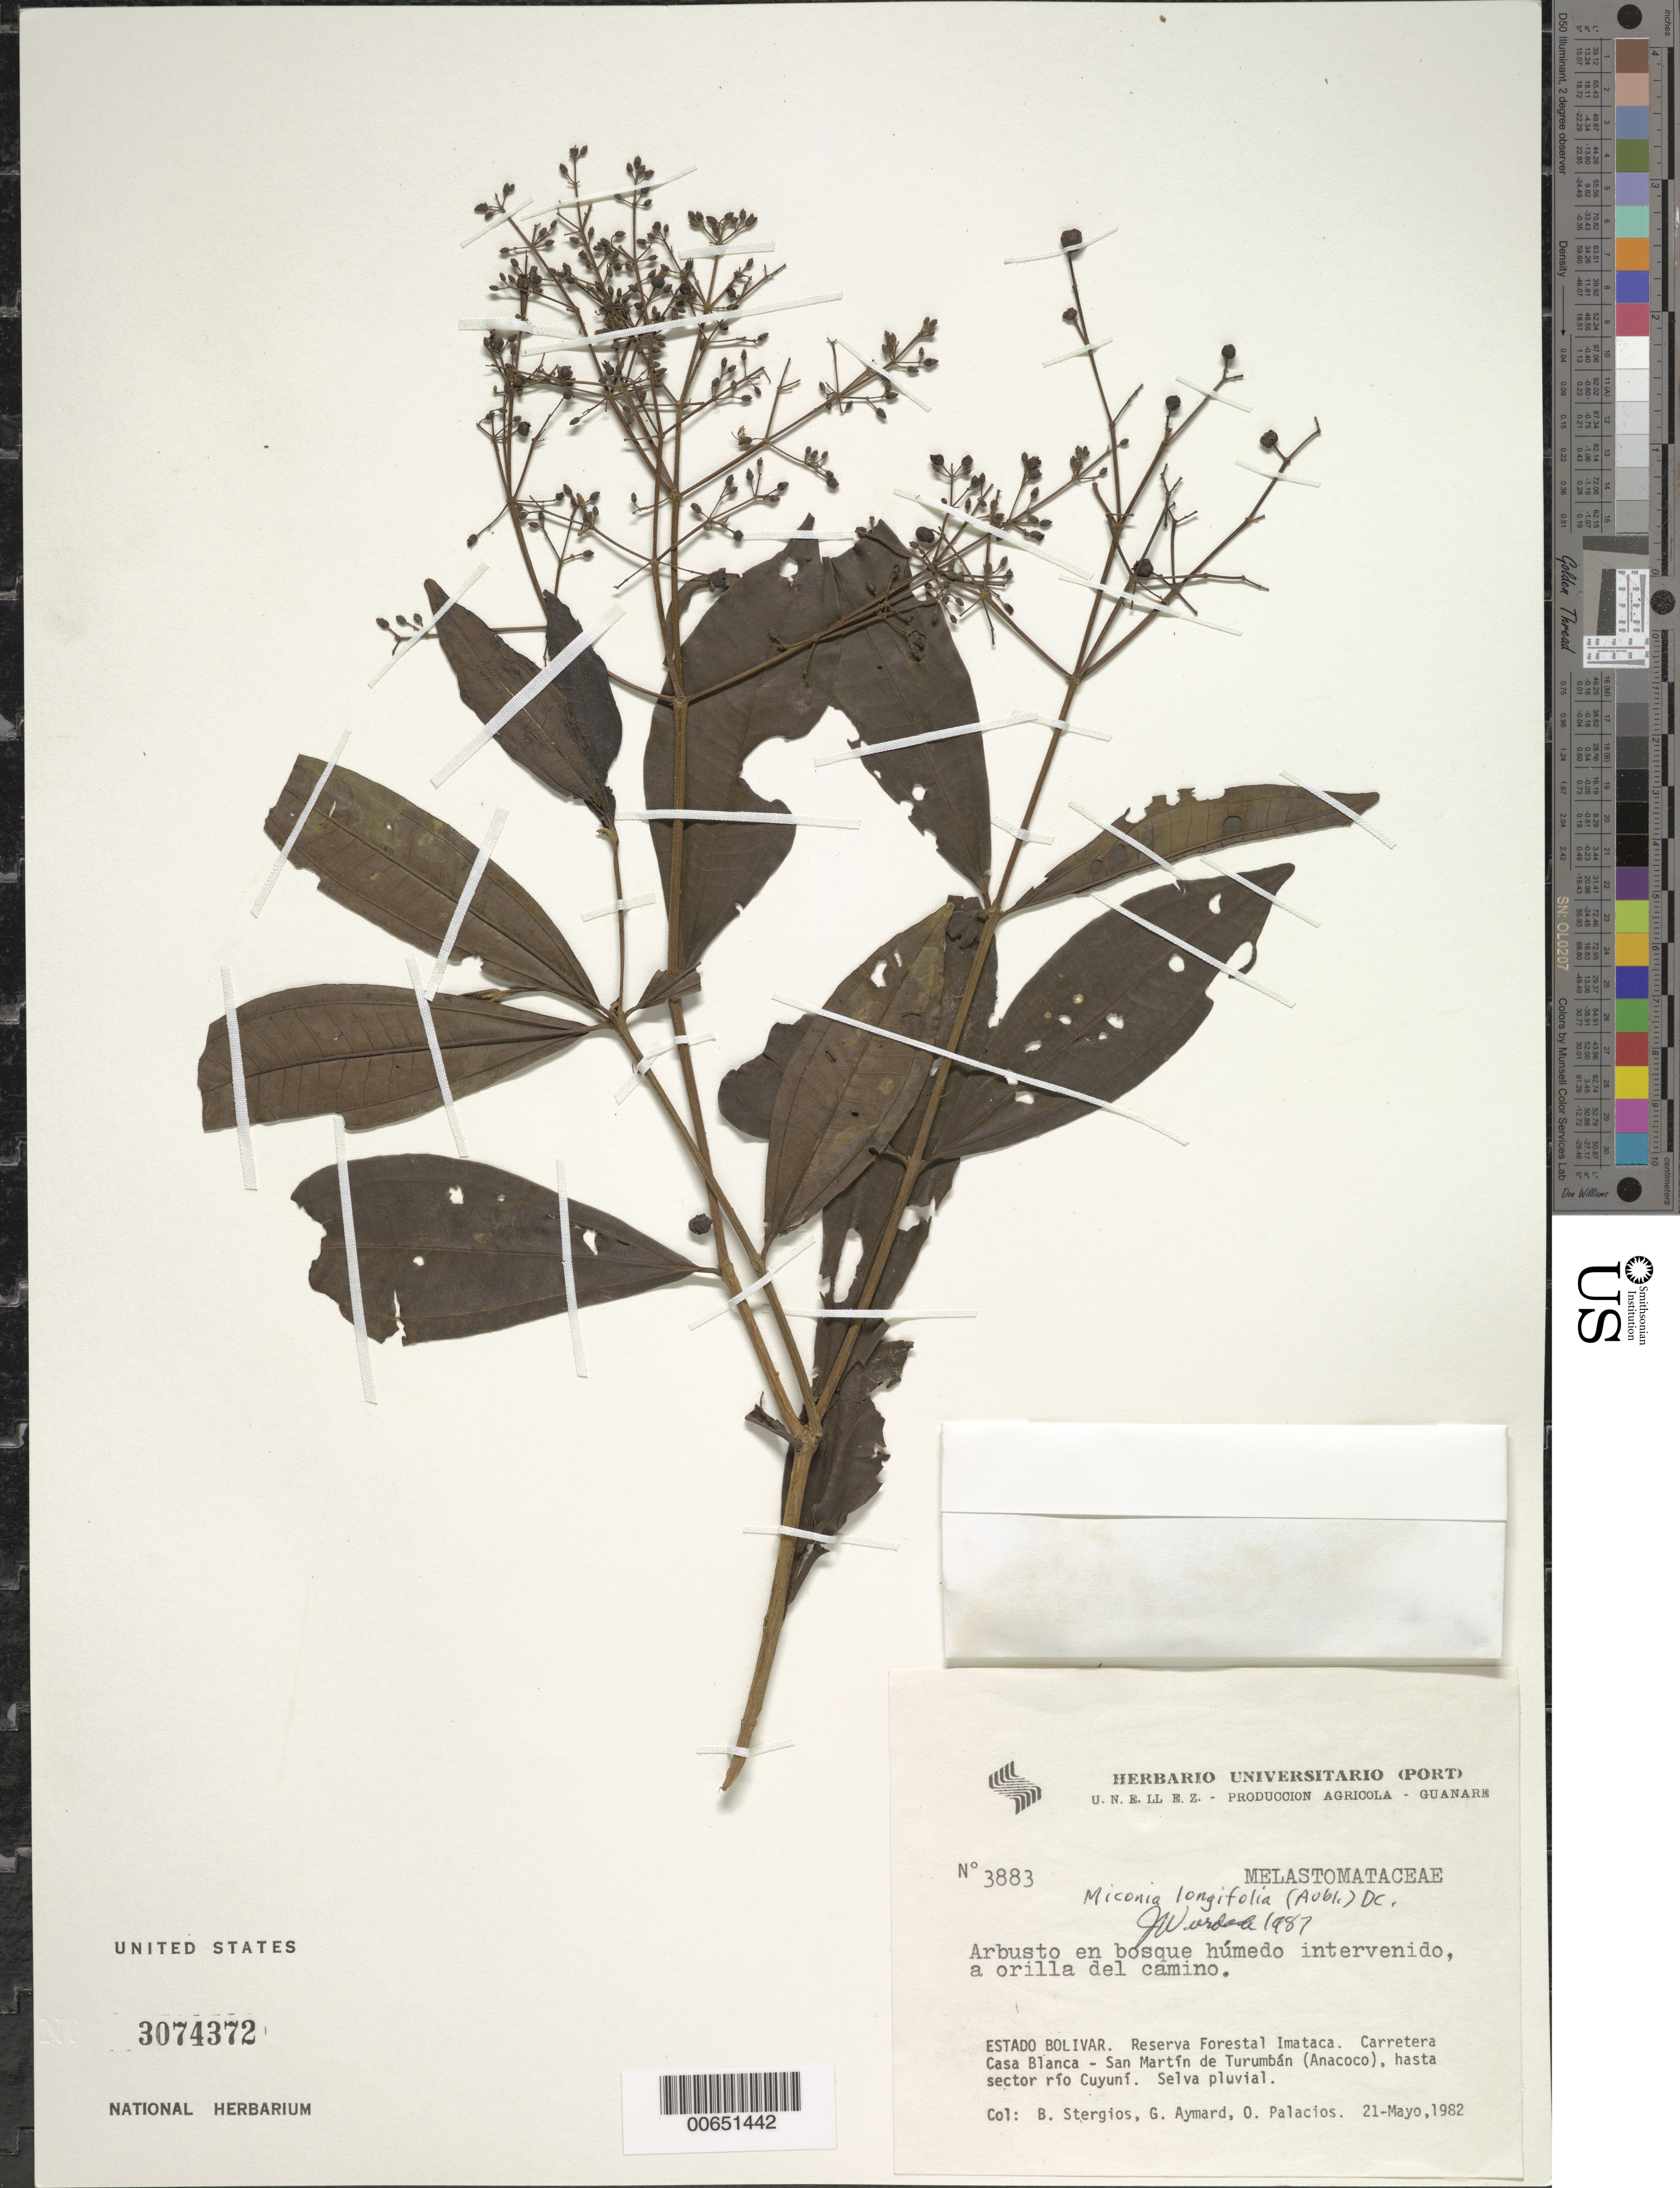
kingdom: Plantae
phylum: Tracheophyta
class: Magnoliopsida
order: Myrtales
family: Melastomataceae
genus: Miconia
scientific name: Miconia longifolia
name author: (Aubl.) DC.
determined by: Wurdack, John J., (US), US (UNITED STATES)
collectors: B. G. Stergios, G. A. Aymard & O. Palacios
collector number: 3883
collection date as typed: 21-May-82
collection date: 1982-05-21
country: Venezuela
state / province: Bolívar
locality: Reserva Forestal Imataca, Carretera Casa Blanca - San Martin de Turumban (Anacoco), hasta Río Cuyuni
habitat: Selva pluvial; en bosque humedo intervenido, a orilla del camino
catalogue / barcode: US 3074372